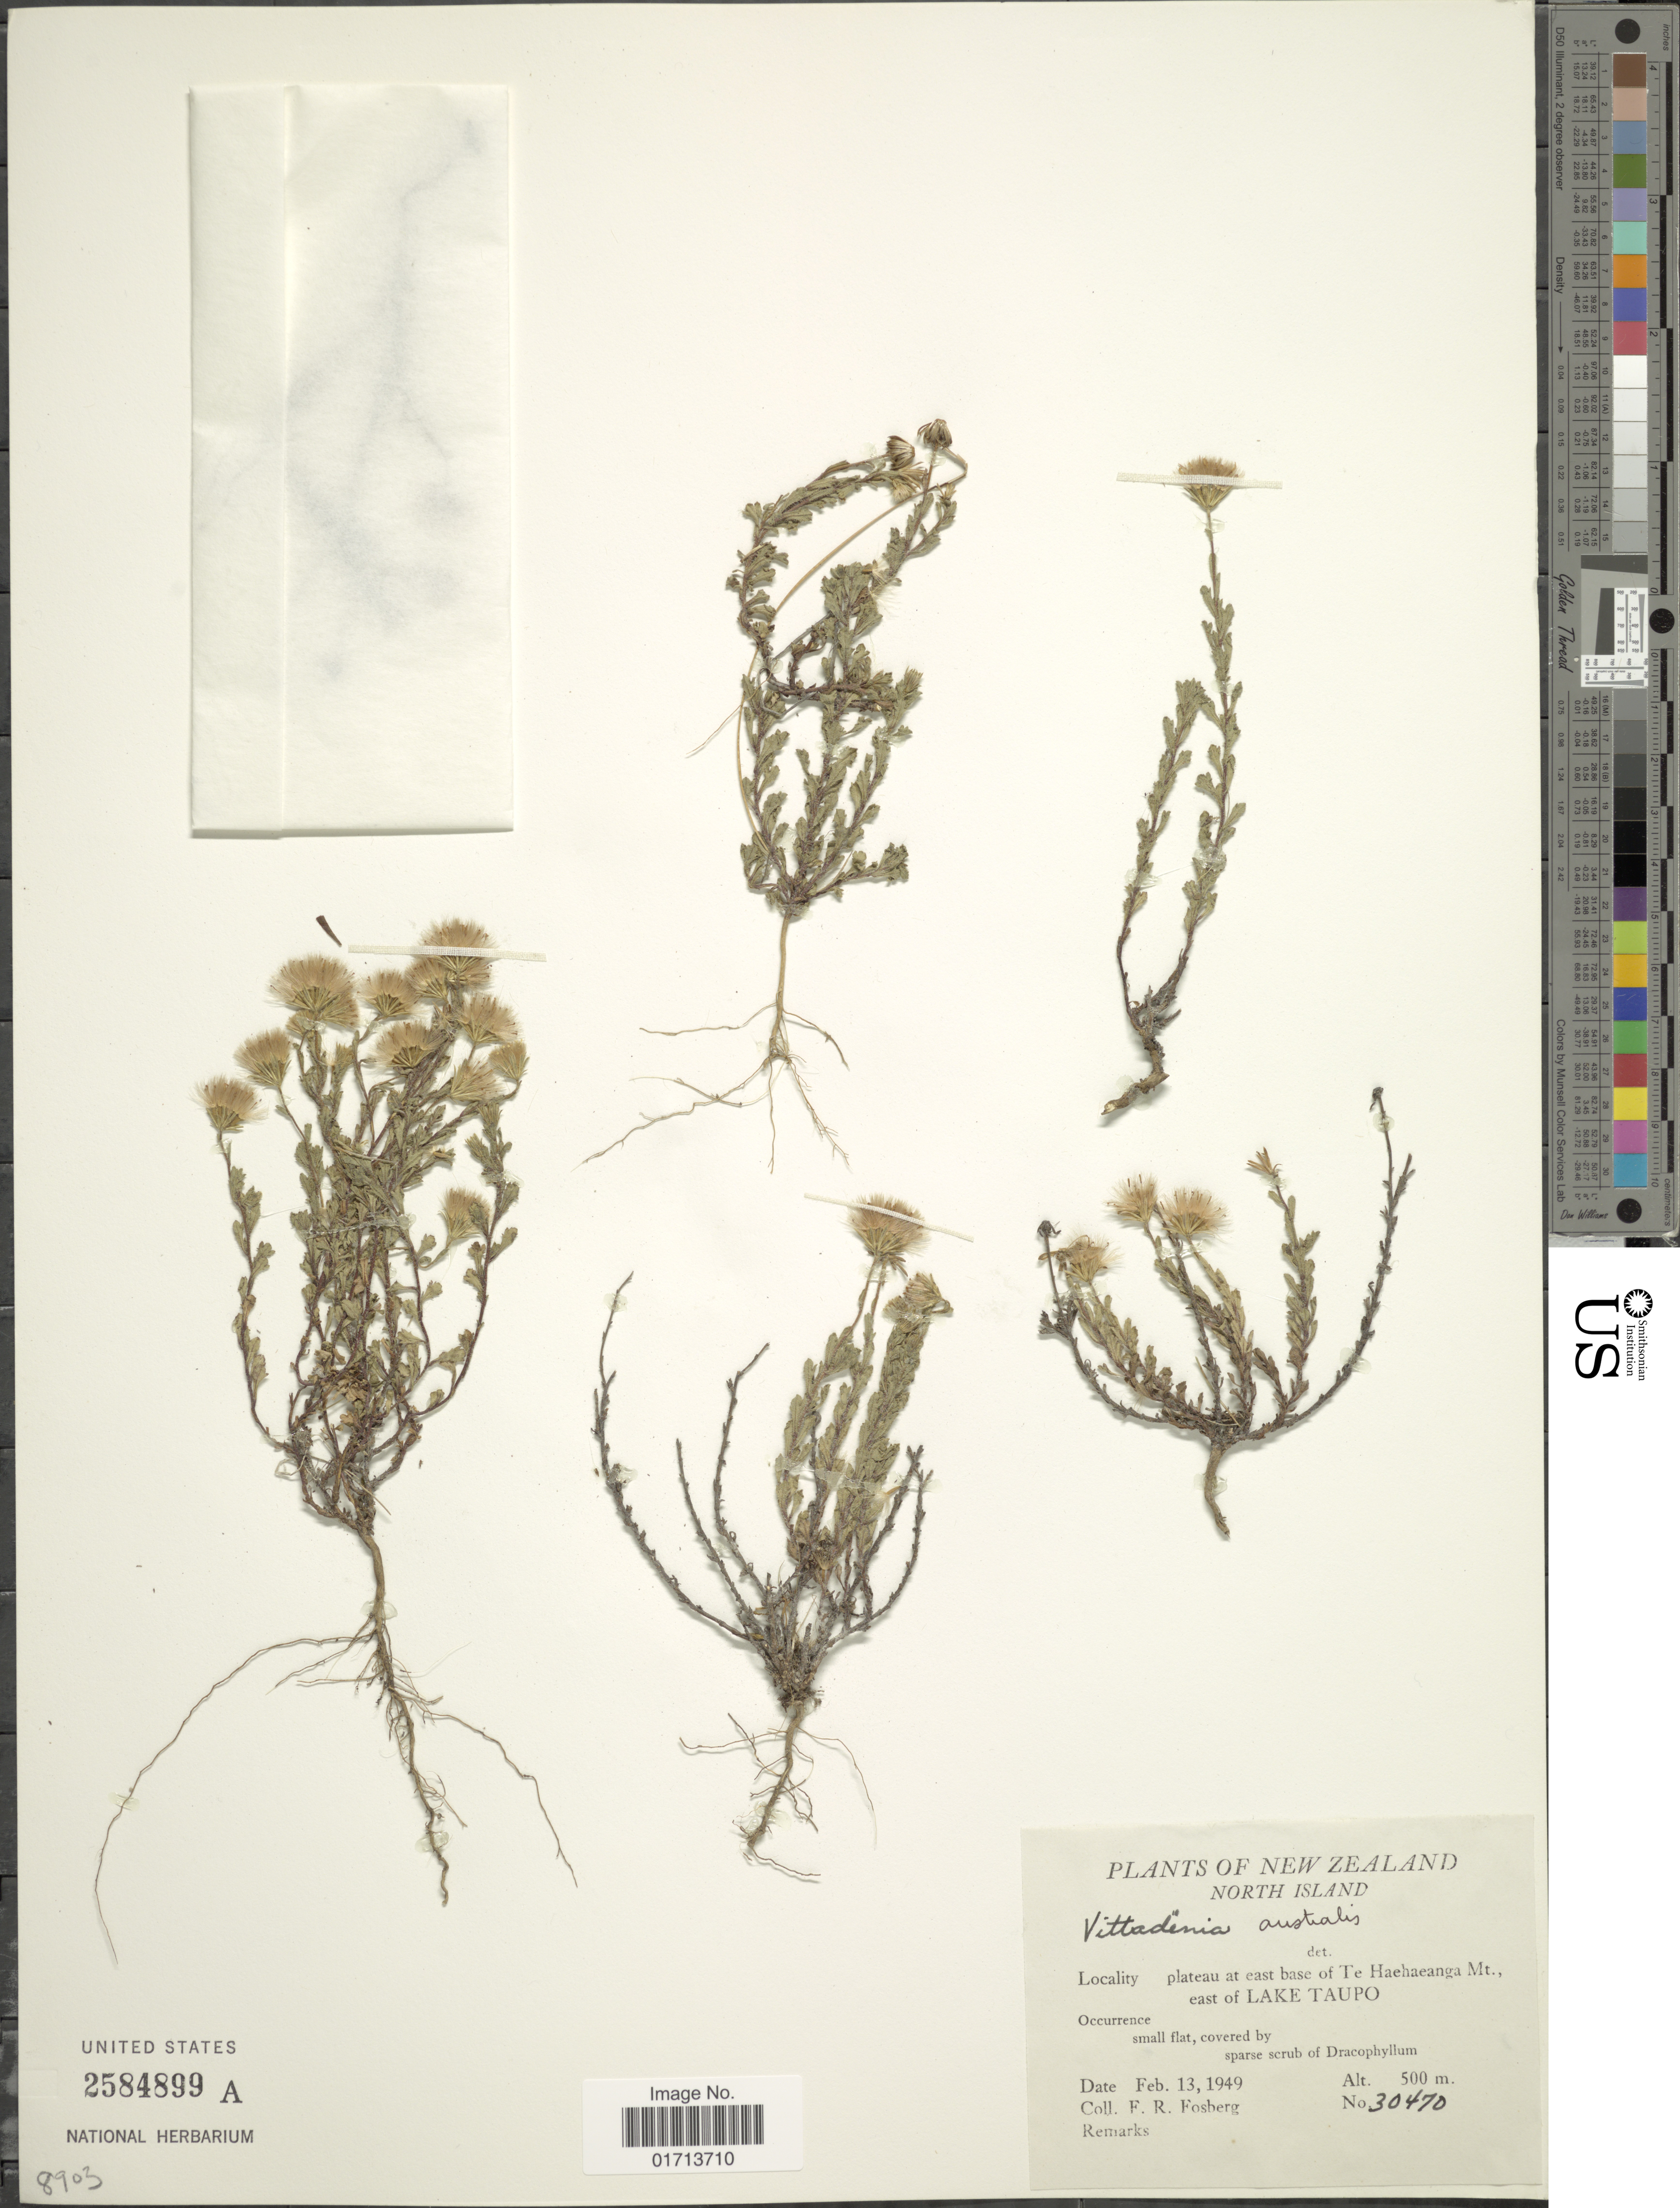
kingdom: Plantae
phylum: Tracheophyta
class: Magnoliopsida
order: Asterales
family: Asteraceae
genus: Vittadinia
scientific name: Vittadinia australis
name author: A. Rich.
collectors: F. R. Fosberg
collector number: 30470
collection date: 1949-02-13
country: New Zealand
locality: North Island, plateau at east base of Te Haehaeanga Mt., east of Lake Taupo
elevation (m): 500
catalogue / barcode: US 2584899A